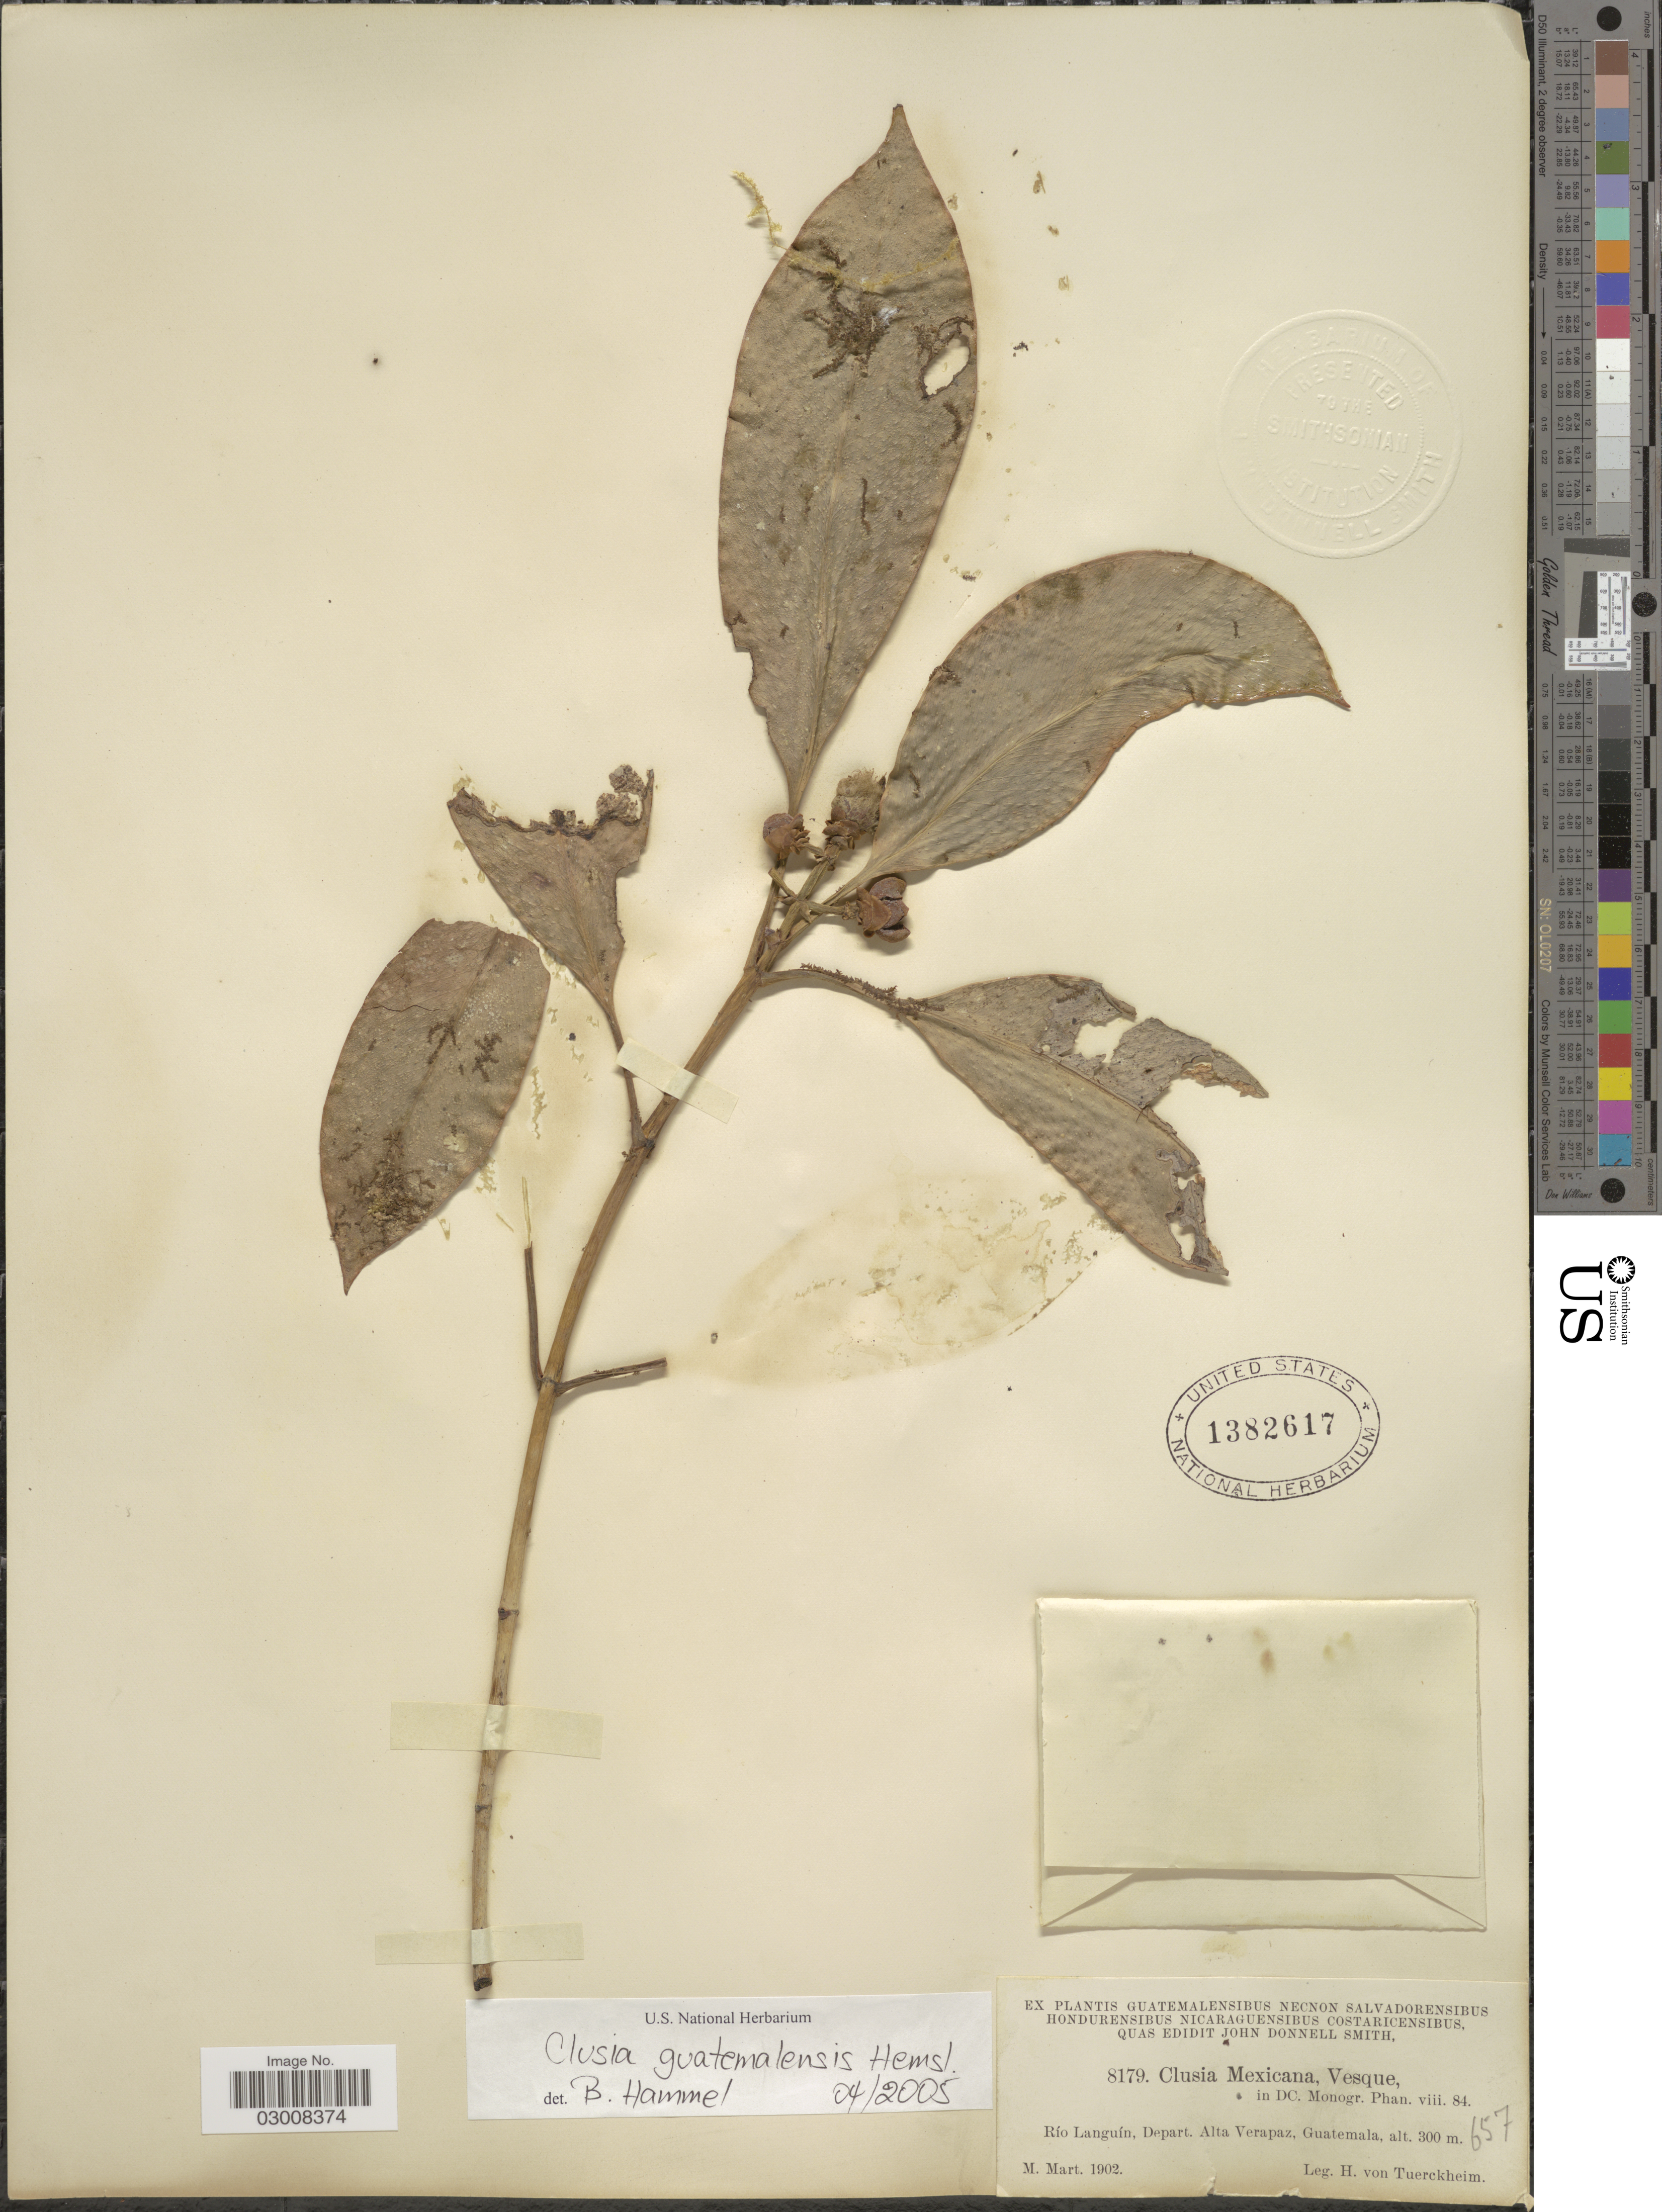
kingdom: Plantae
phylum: Tracheophyta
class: Magnoliopsida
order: Malpighiales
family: Clusiaceae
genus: Clusia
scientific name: Clusia guatemalensis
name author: Hemsl.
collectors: H. von Türckheim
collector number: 8179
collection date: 1902-03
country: Guatemala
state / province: Alta Verapaz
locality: Río Languín, Depart. Alta Verapaz.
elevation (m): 300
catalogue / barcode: US 1382617